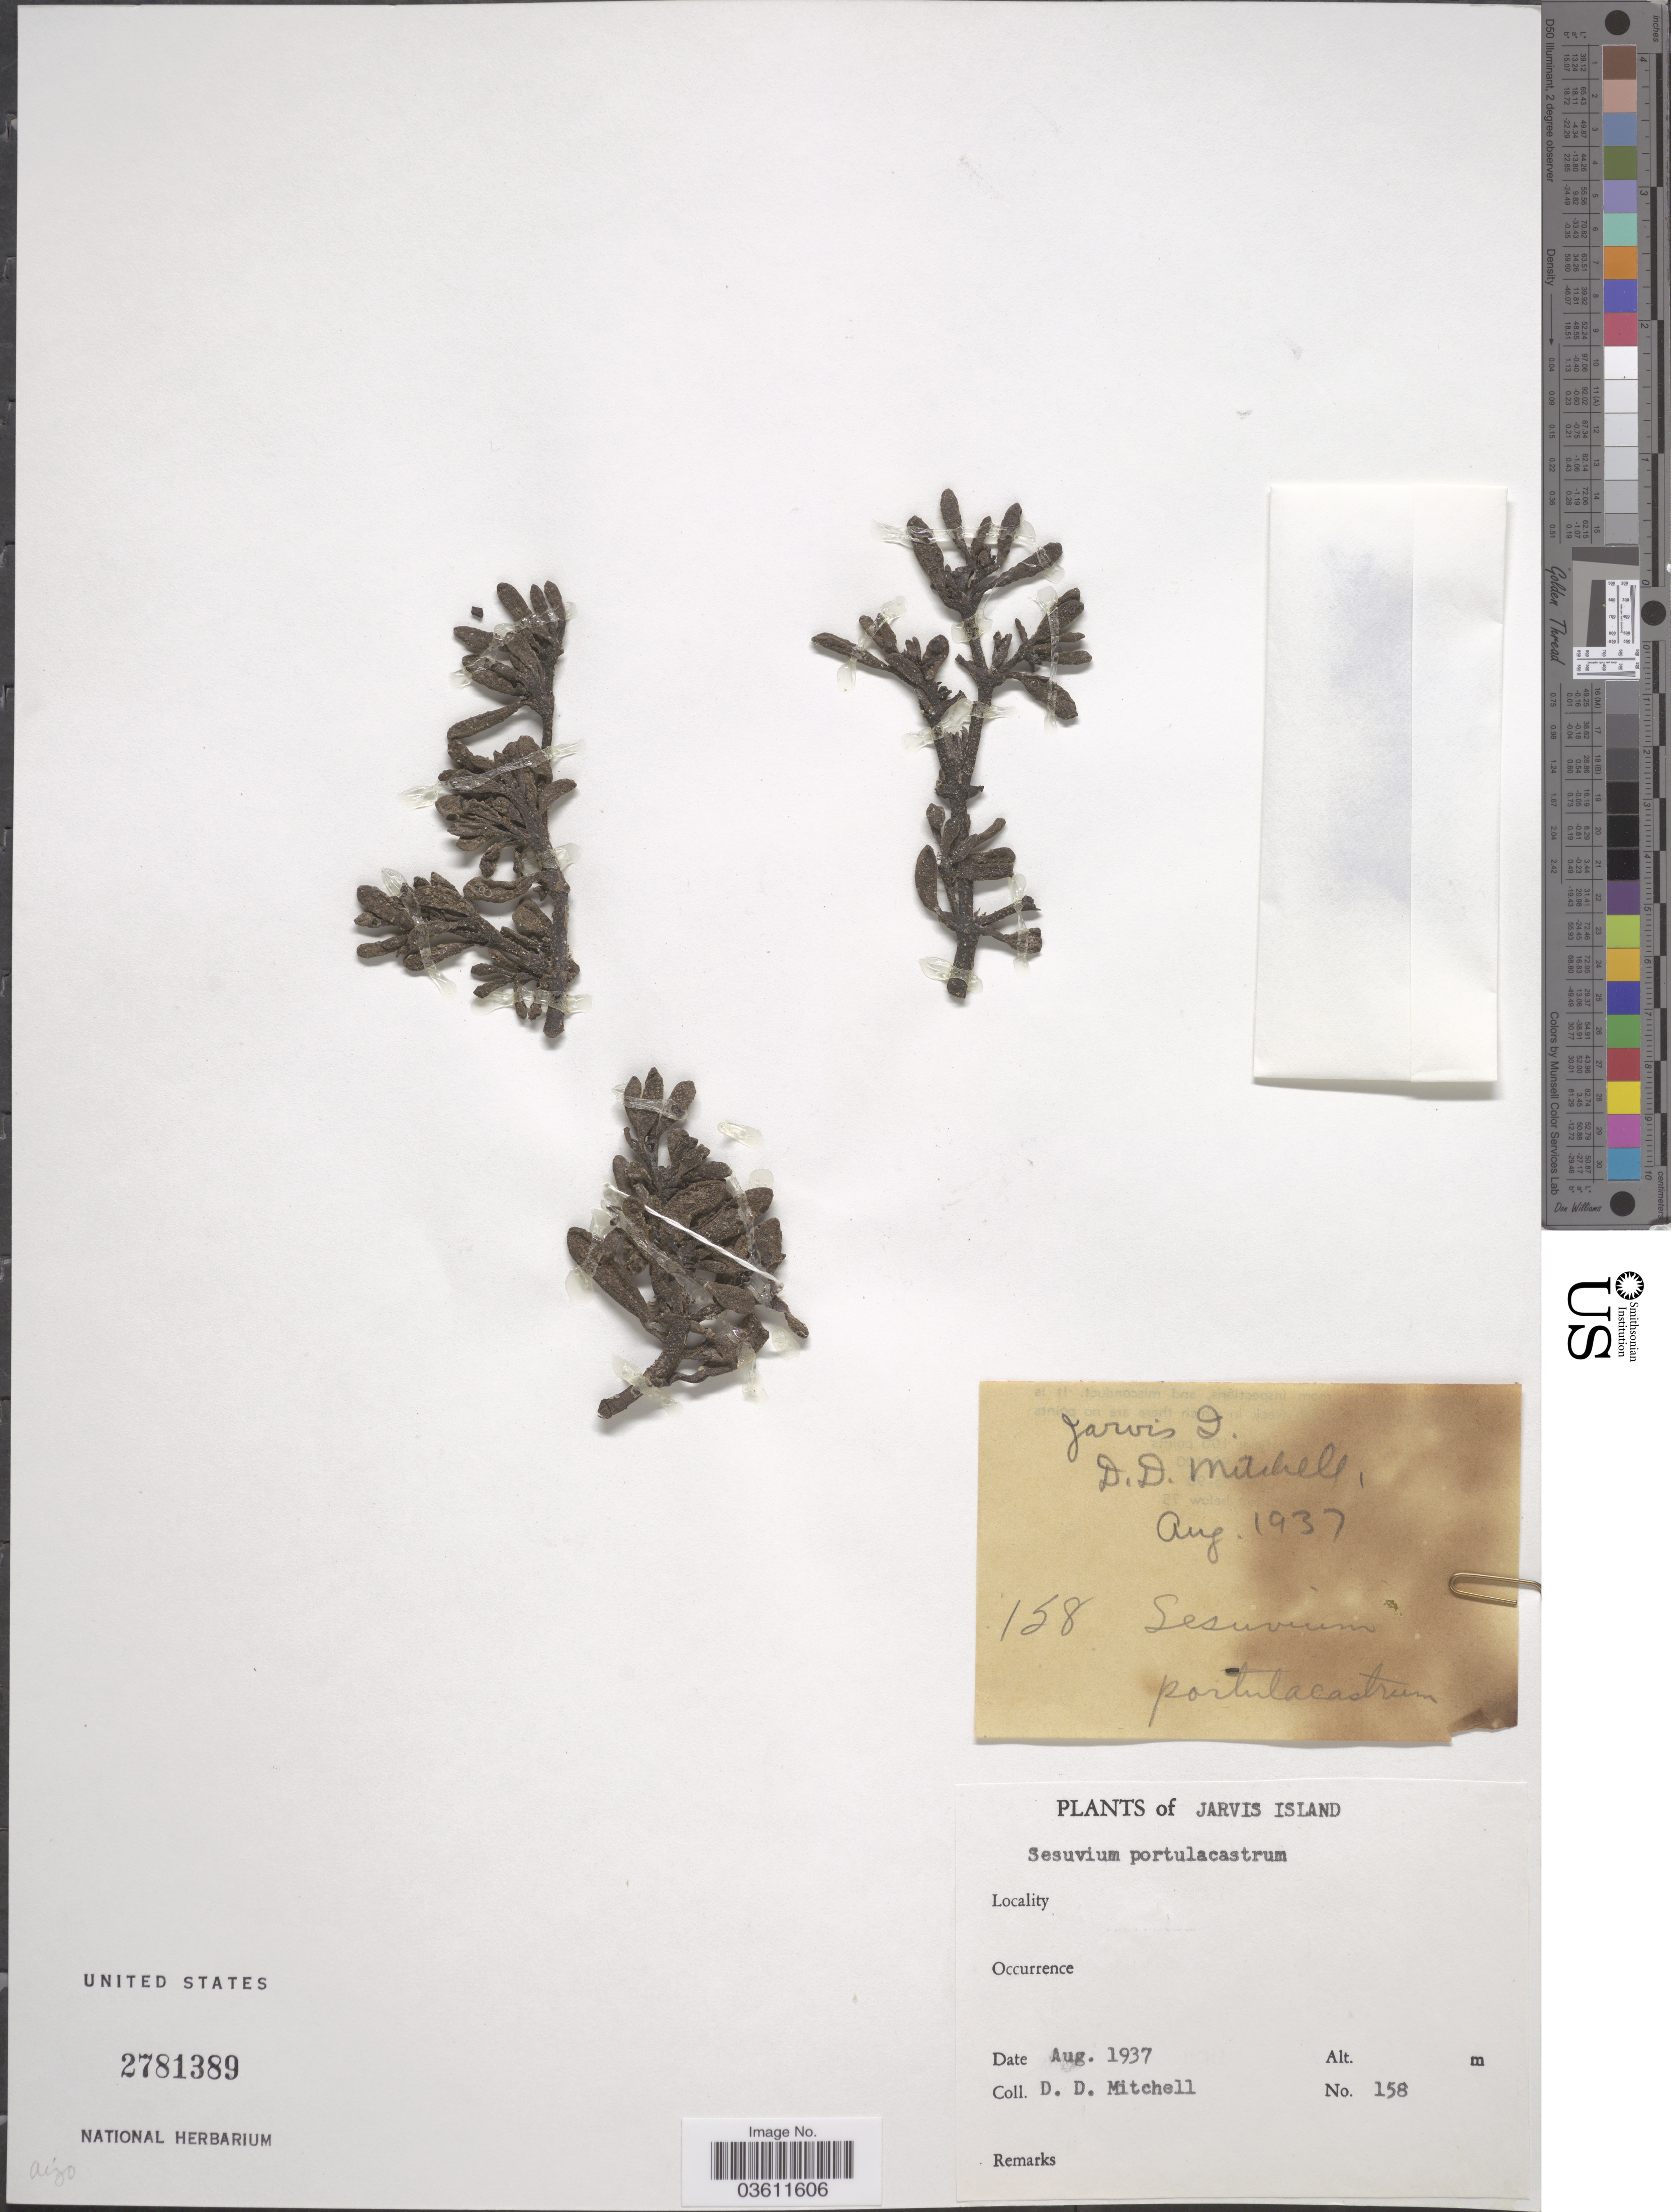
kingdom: Plantae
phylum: Tracheophyta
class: Magnoliopsida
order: Caryophyllales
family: Aizoaceae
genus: Sesuvium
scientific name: Sesuvium portulacastrum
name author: (L.) L.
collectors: D. D. Mitchell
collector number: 158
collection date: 1937-08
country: U.S. Administered Pacific Islands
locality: Jarvis Island.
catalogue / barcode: US 2781389